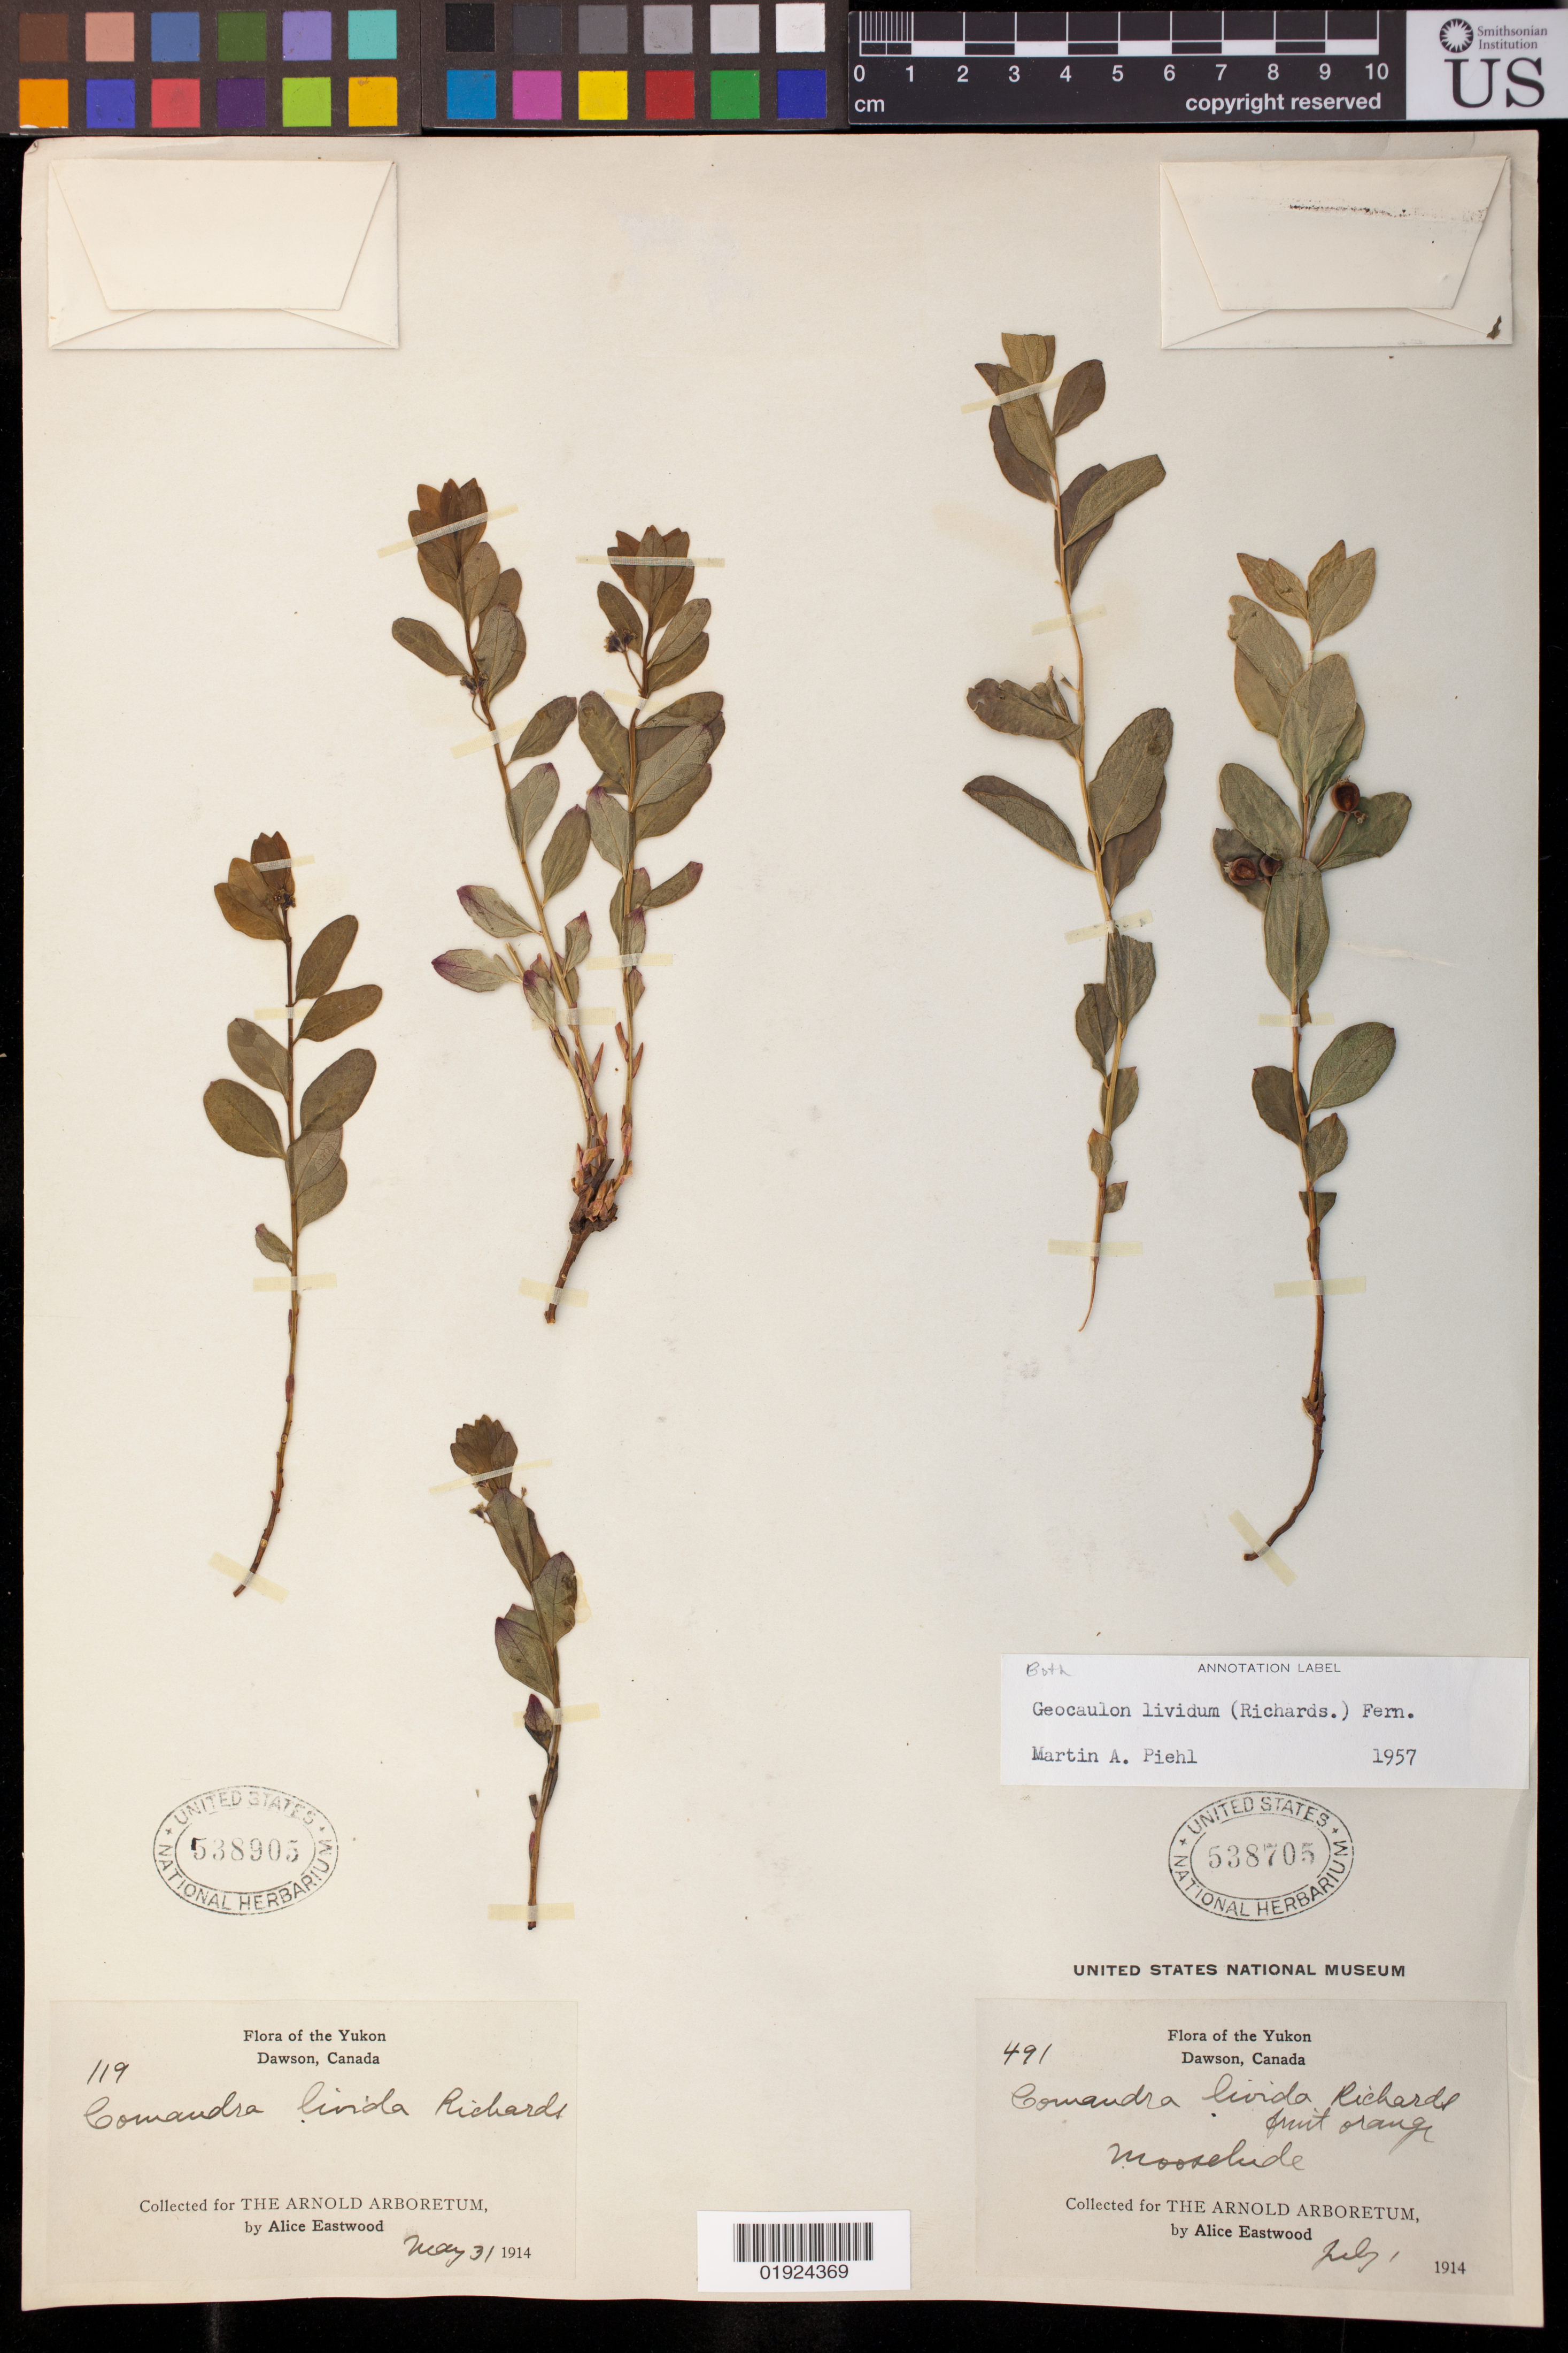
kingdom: Plantae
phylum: Tracheophyta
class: Magnoliopsida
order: Santalales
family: Comandraceae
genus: Geocaulon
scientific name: Geocaulon lividum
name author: (Richardson) Fernald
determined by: Piehl, M. A.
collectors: A. Eastwood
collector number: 491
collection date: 1914-07-01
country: Canada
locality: Mooselude, Dawson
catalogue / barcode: US 538705